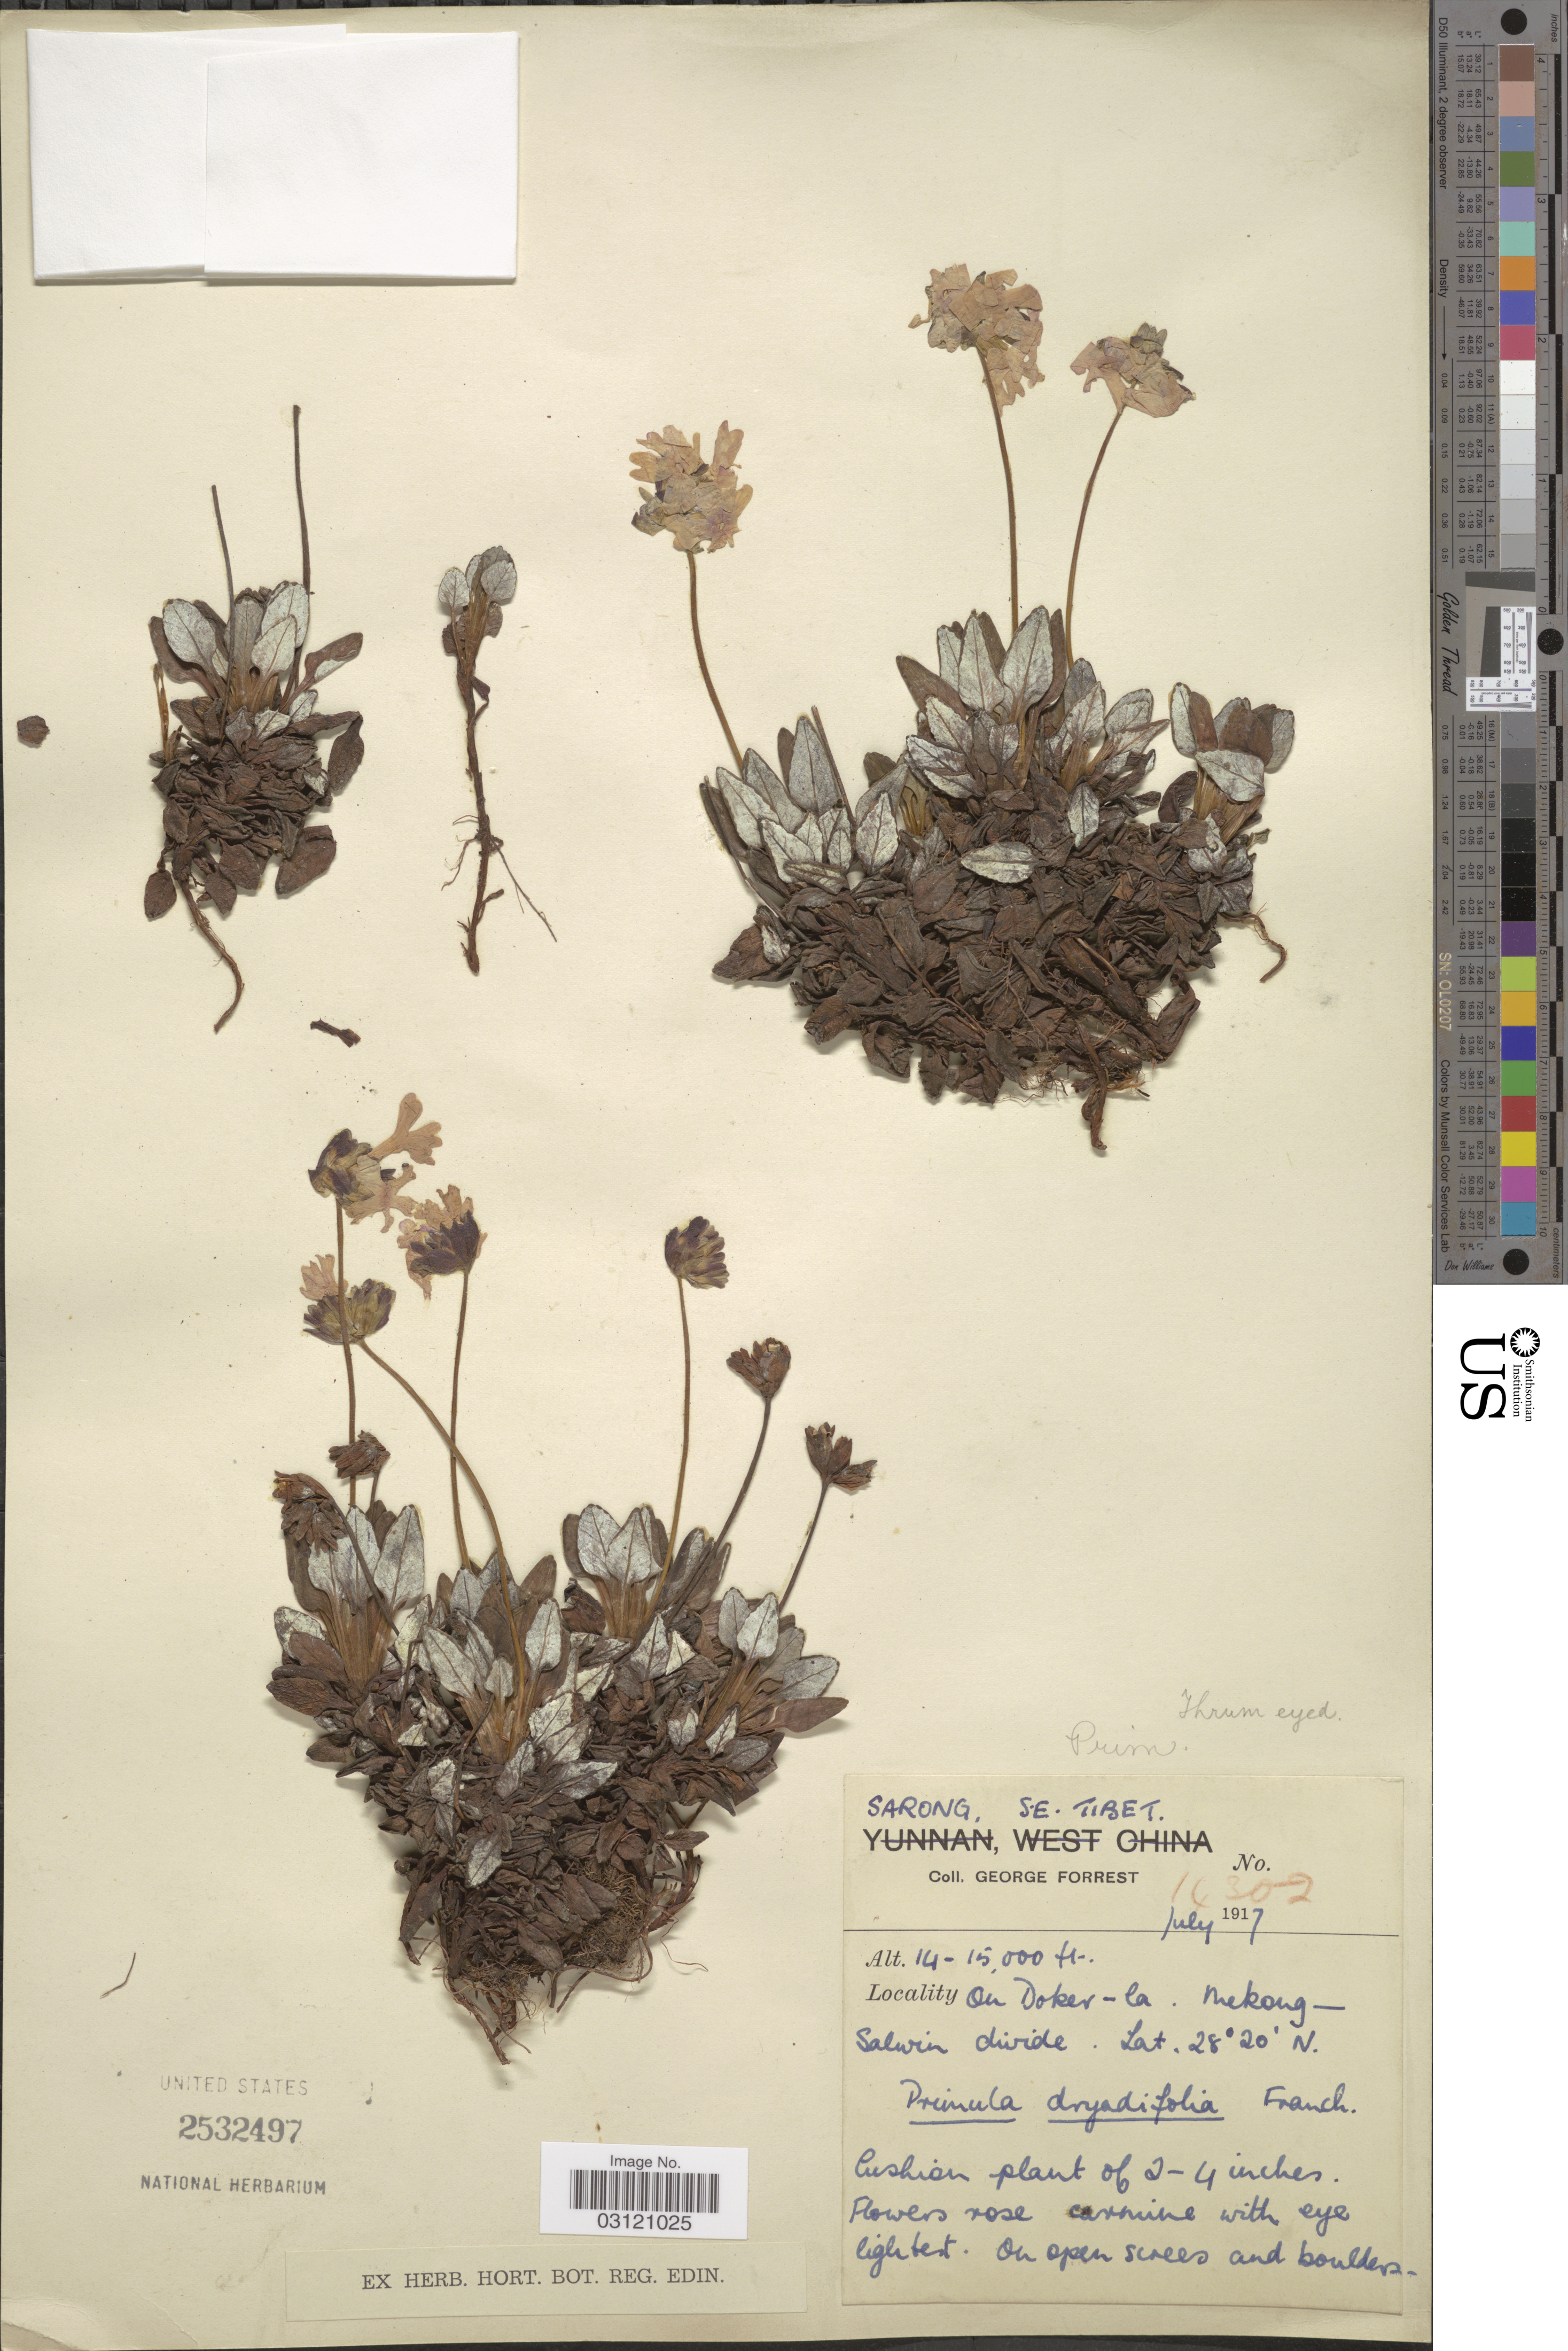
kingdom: Plantae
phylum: Tracheophyta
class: Magnoliopsida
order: Ericales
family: Primulaceae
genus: Primula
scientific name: Primula dryadifolia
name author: Franch.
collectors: G. Forrest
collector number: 14302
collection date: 1917-07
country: China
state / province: Xizang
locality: Sarong, S.E. Tibet. On Doker - Co. Mekong - Salwin divide.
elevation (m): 4267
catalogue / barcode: US 2532497